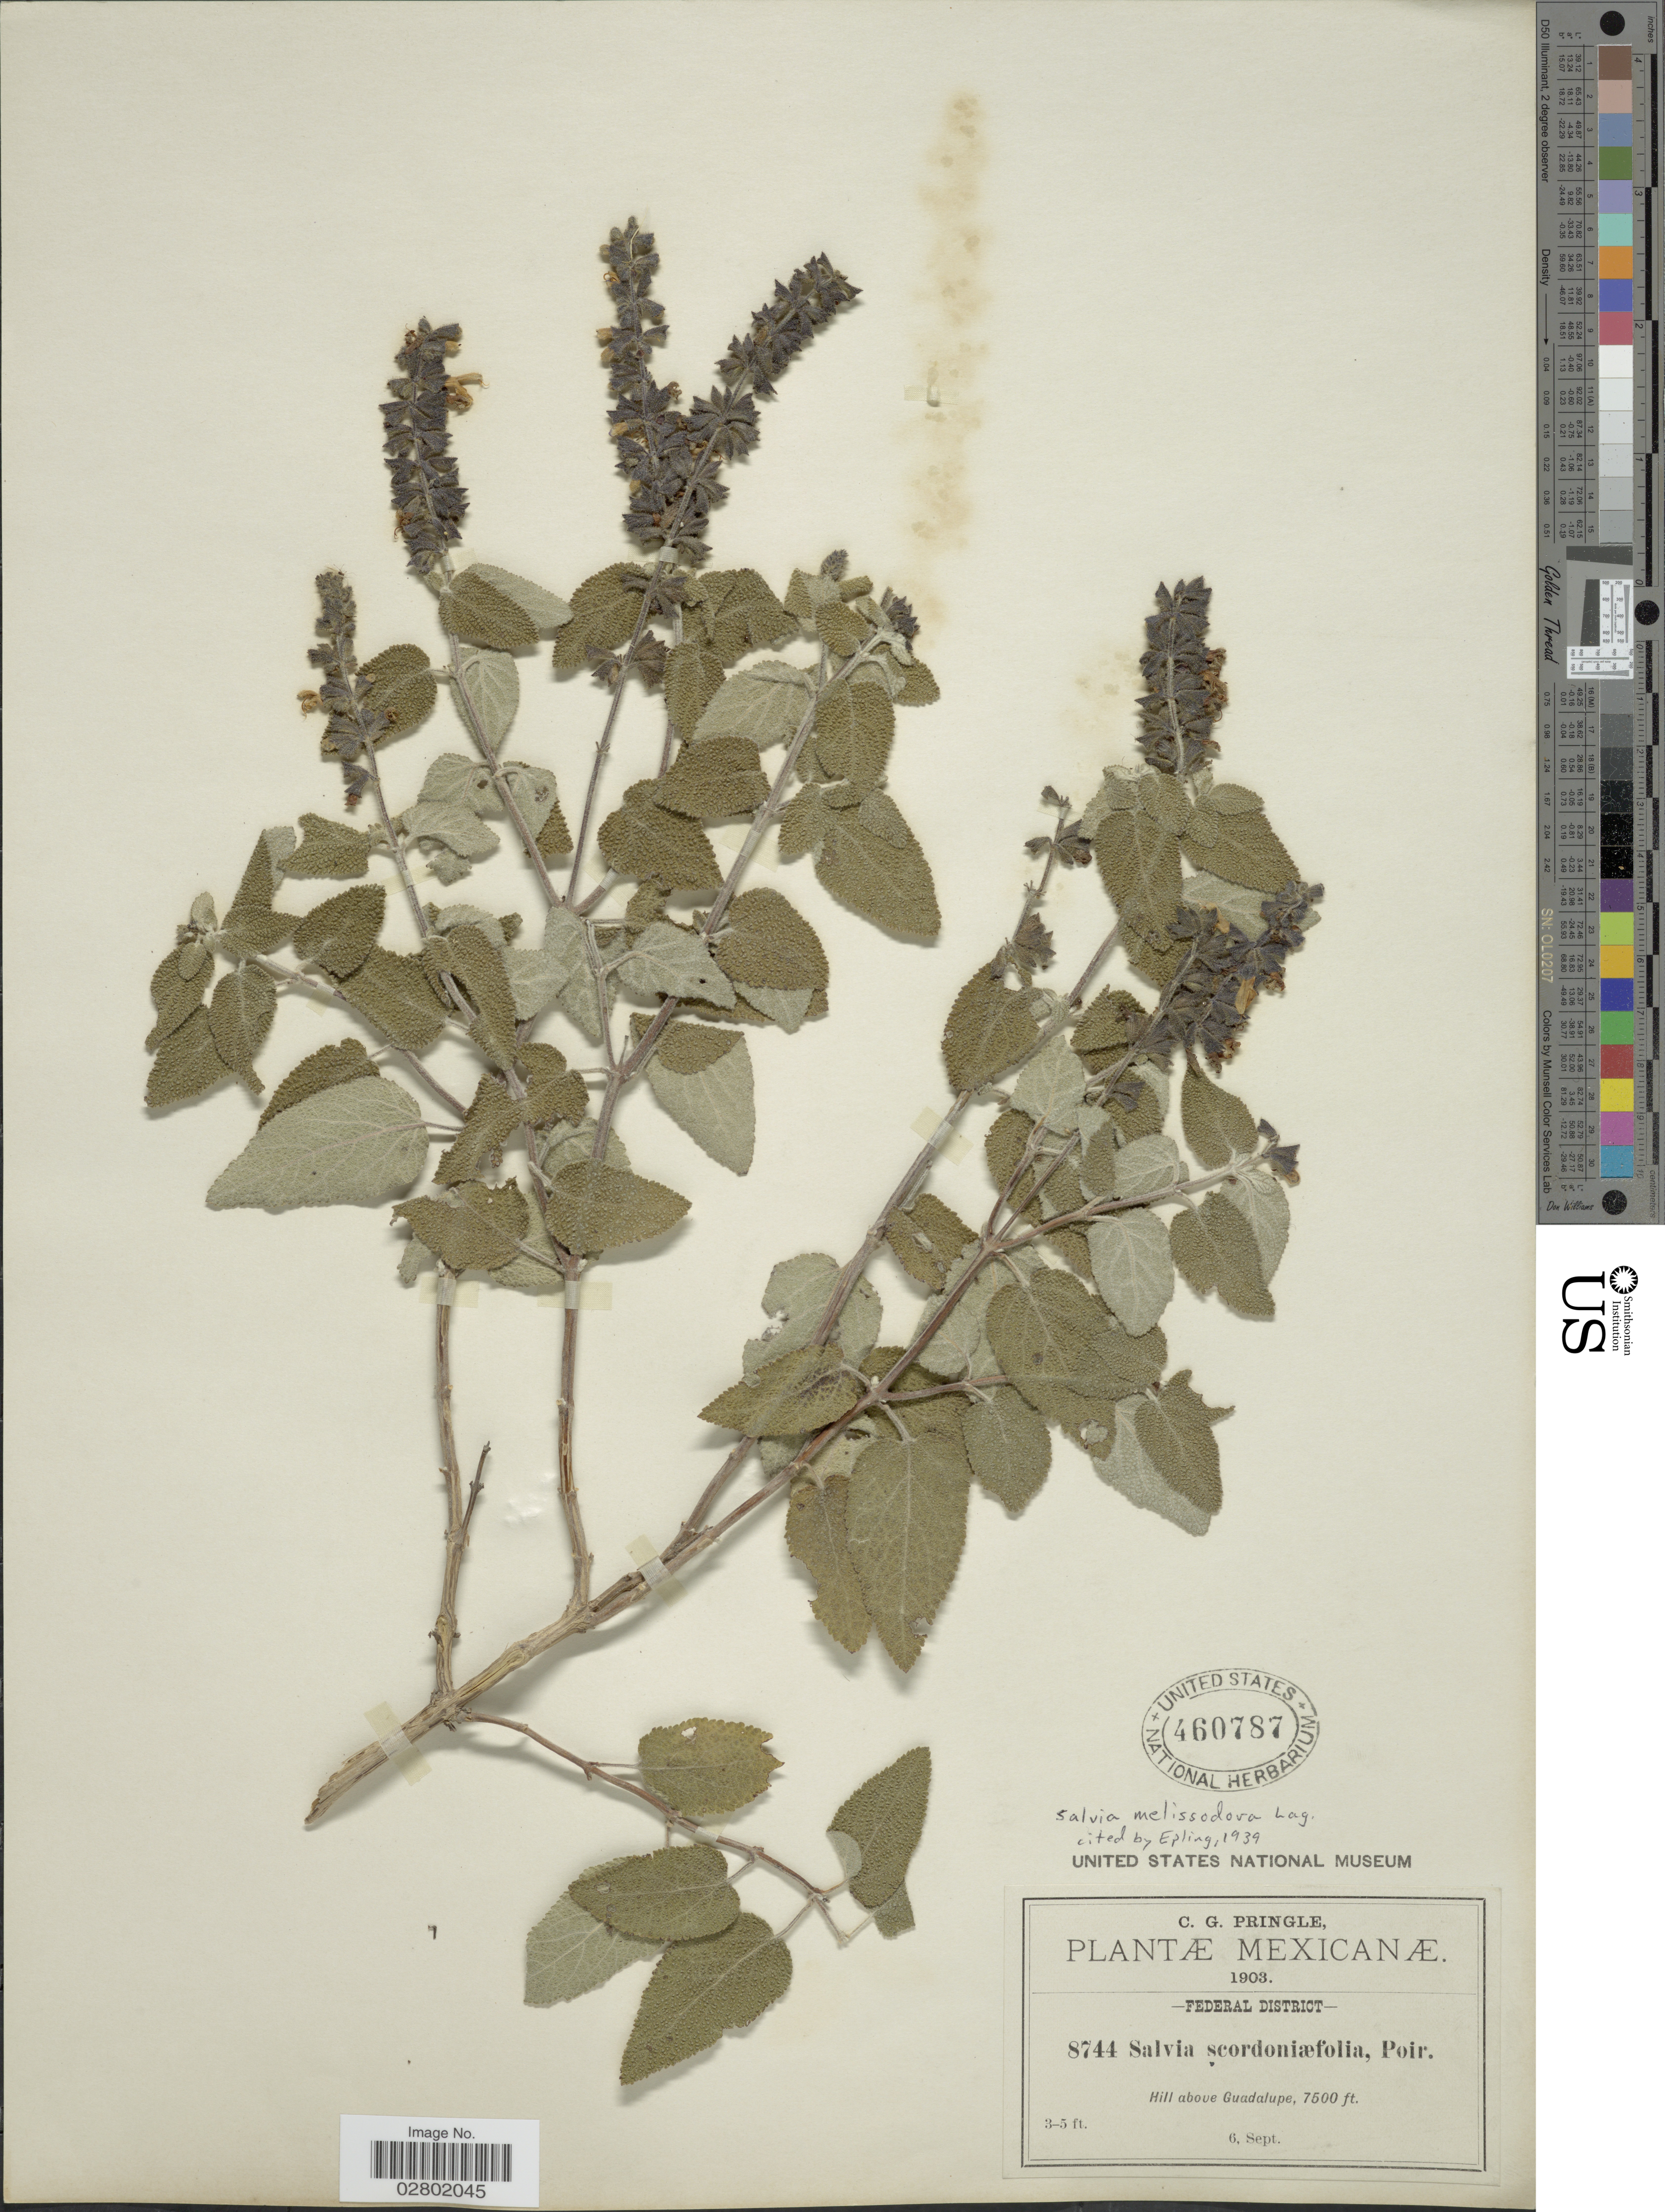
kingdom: Plantae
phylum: Tracheophyta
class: Magnoliopsida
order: Lamiales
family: Lamiaceae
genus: Salvia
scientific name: Salvia melissodora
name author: Lag.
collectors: C. G. Pringle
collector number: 8744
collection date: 1903-09-06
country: Mexico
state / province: Distrito Federal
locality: Federal District. Hill above Guadalupe.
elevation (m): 2286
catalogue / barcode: US 460787